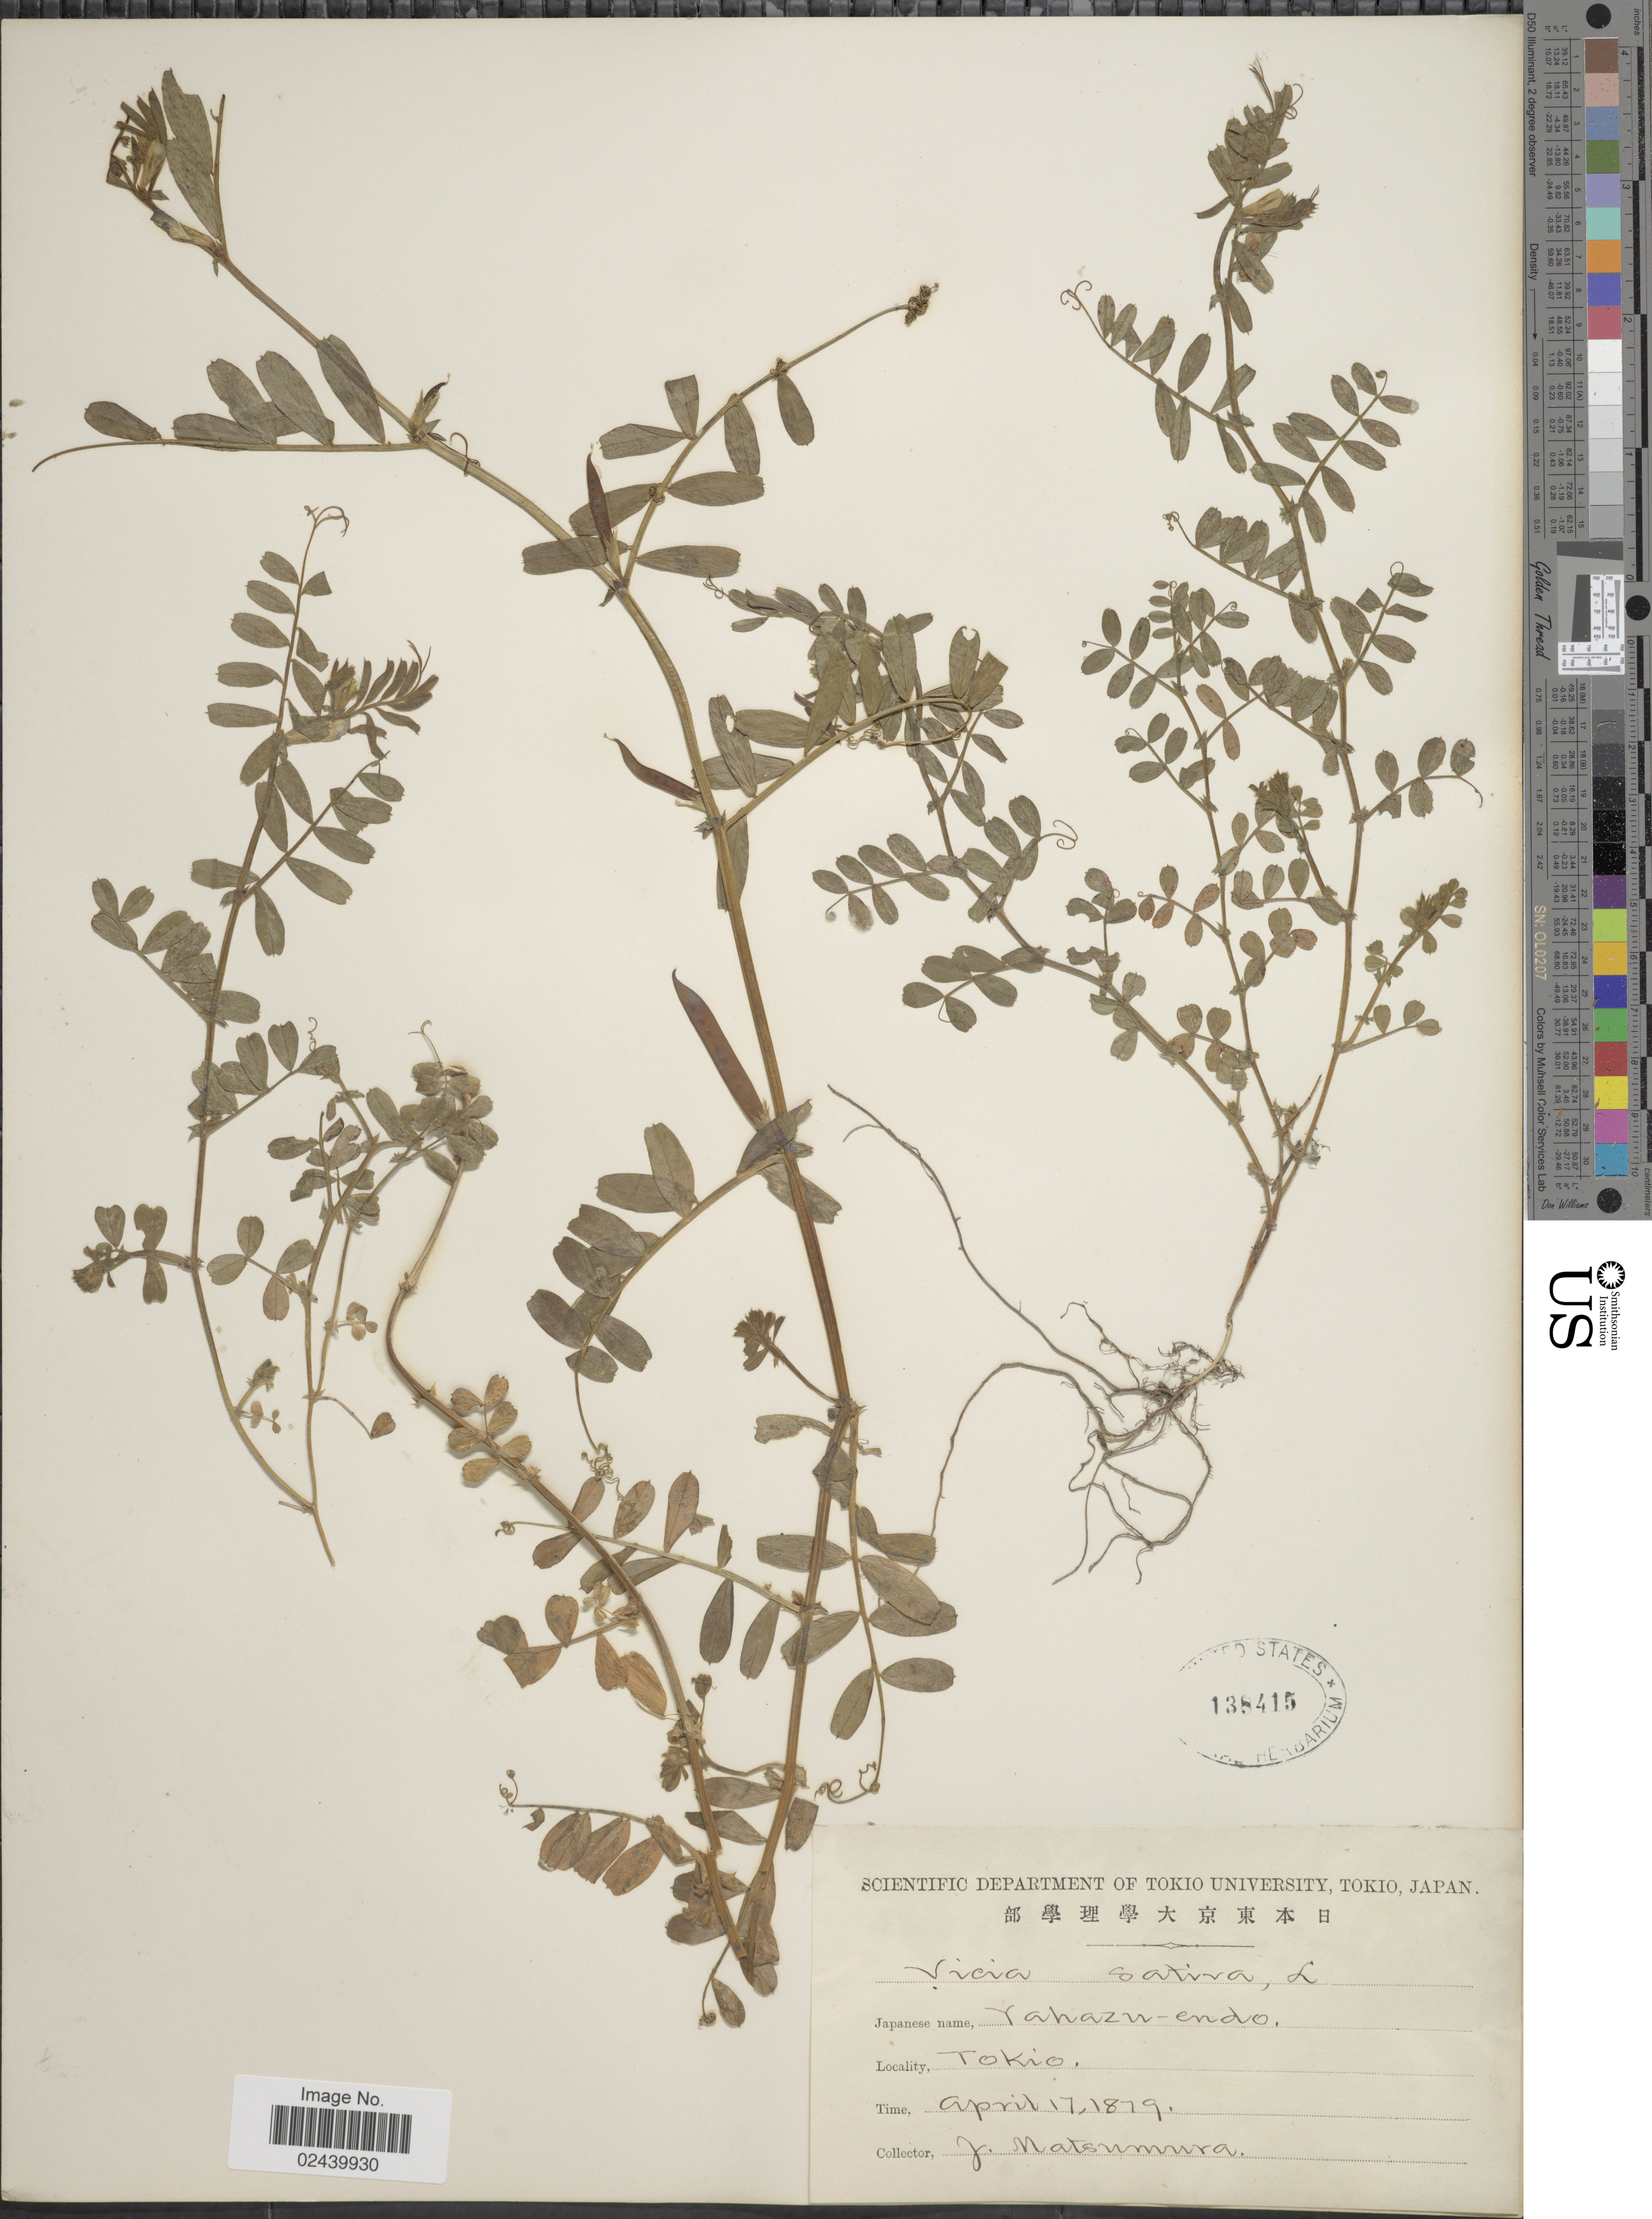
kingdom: Plantae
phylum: Tracheophyta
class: Magnoliopsida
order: Fabales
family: Fabaceae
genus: Vicia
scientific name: Vicia sativa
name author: L.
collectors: J. Matsumura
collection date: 1879-04-17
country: Japan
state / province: Tokyo, Federal City of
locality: Tokio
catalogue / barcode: US 138415